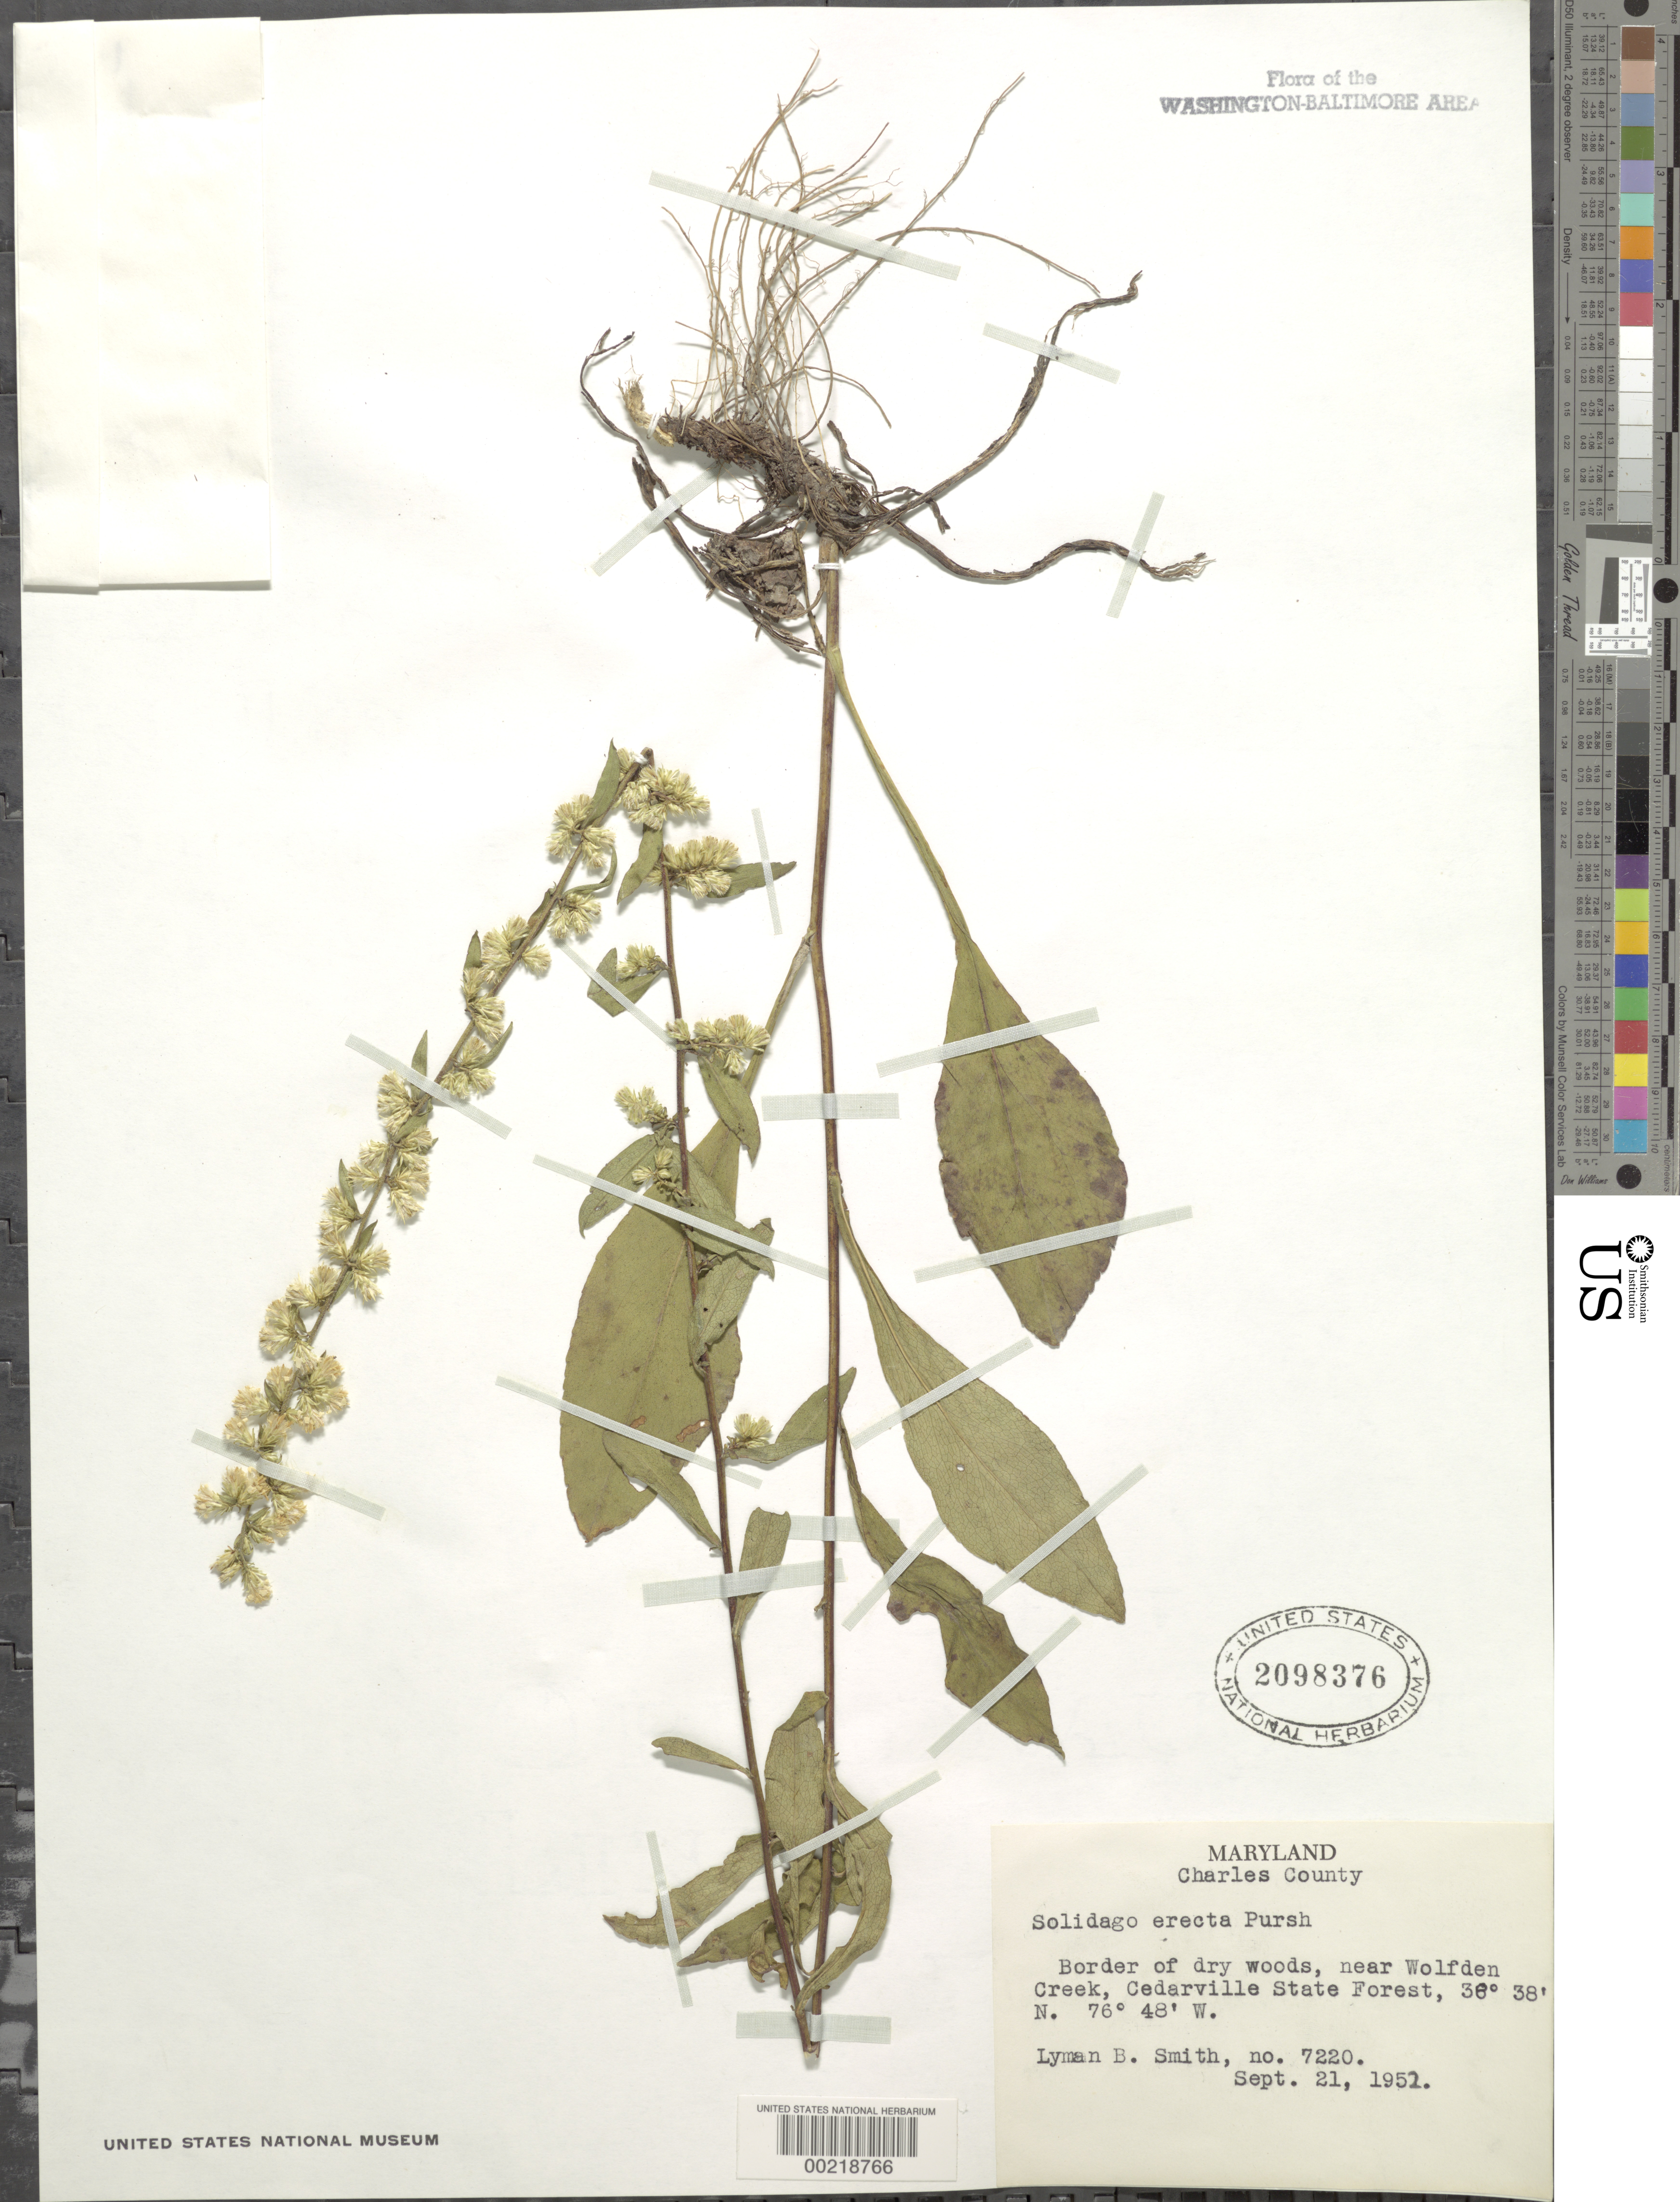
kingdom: Plantae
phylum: Tracheophyta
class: Magnoliopsida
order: Asterales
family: Asteraceae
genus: Solidago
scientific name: Solidago erecta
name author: Pursh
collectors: L. Smith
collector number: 7220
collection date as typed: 21 Sep 1952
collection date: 1952-09-21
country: United States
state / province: Maryland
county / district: Charles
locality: Wolfden Creek, Cedarville State Forest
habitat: Border of dry woods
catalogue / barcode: US 2098376